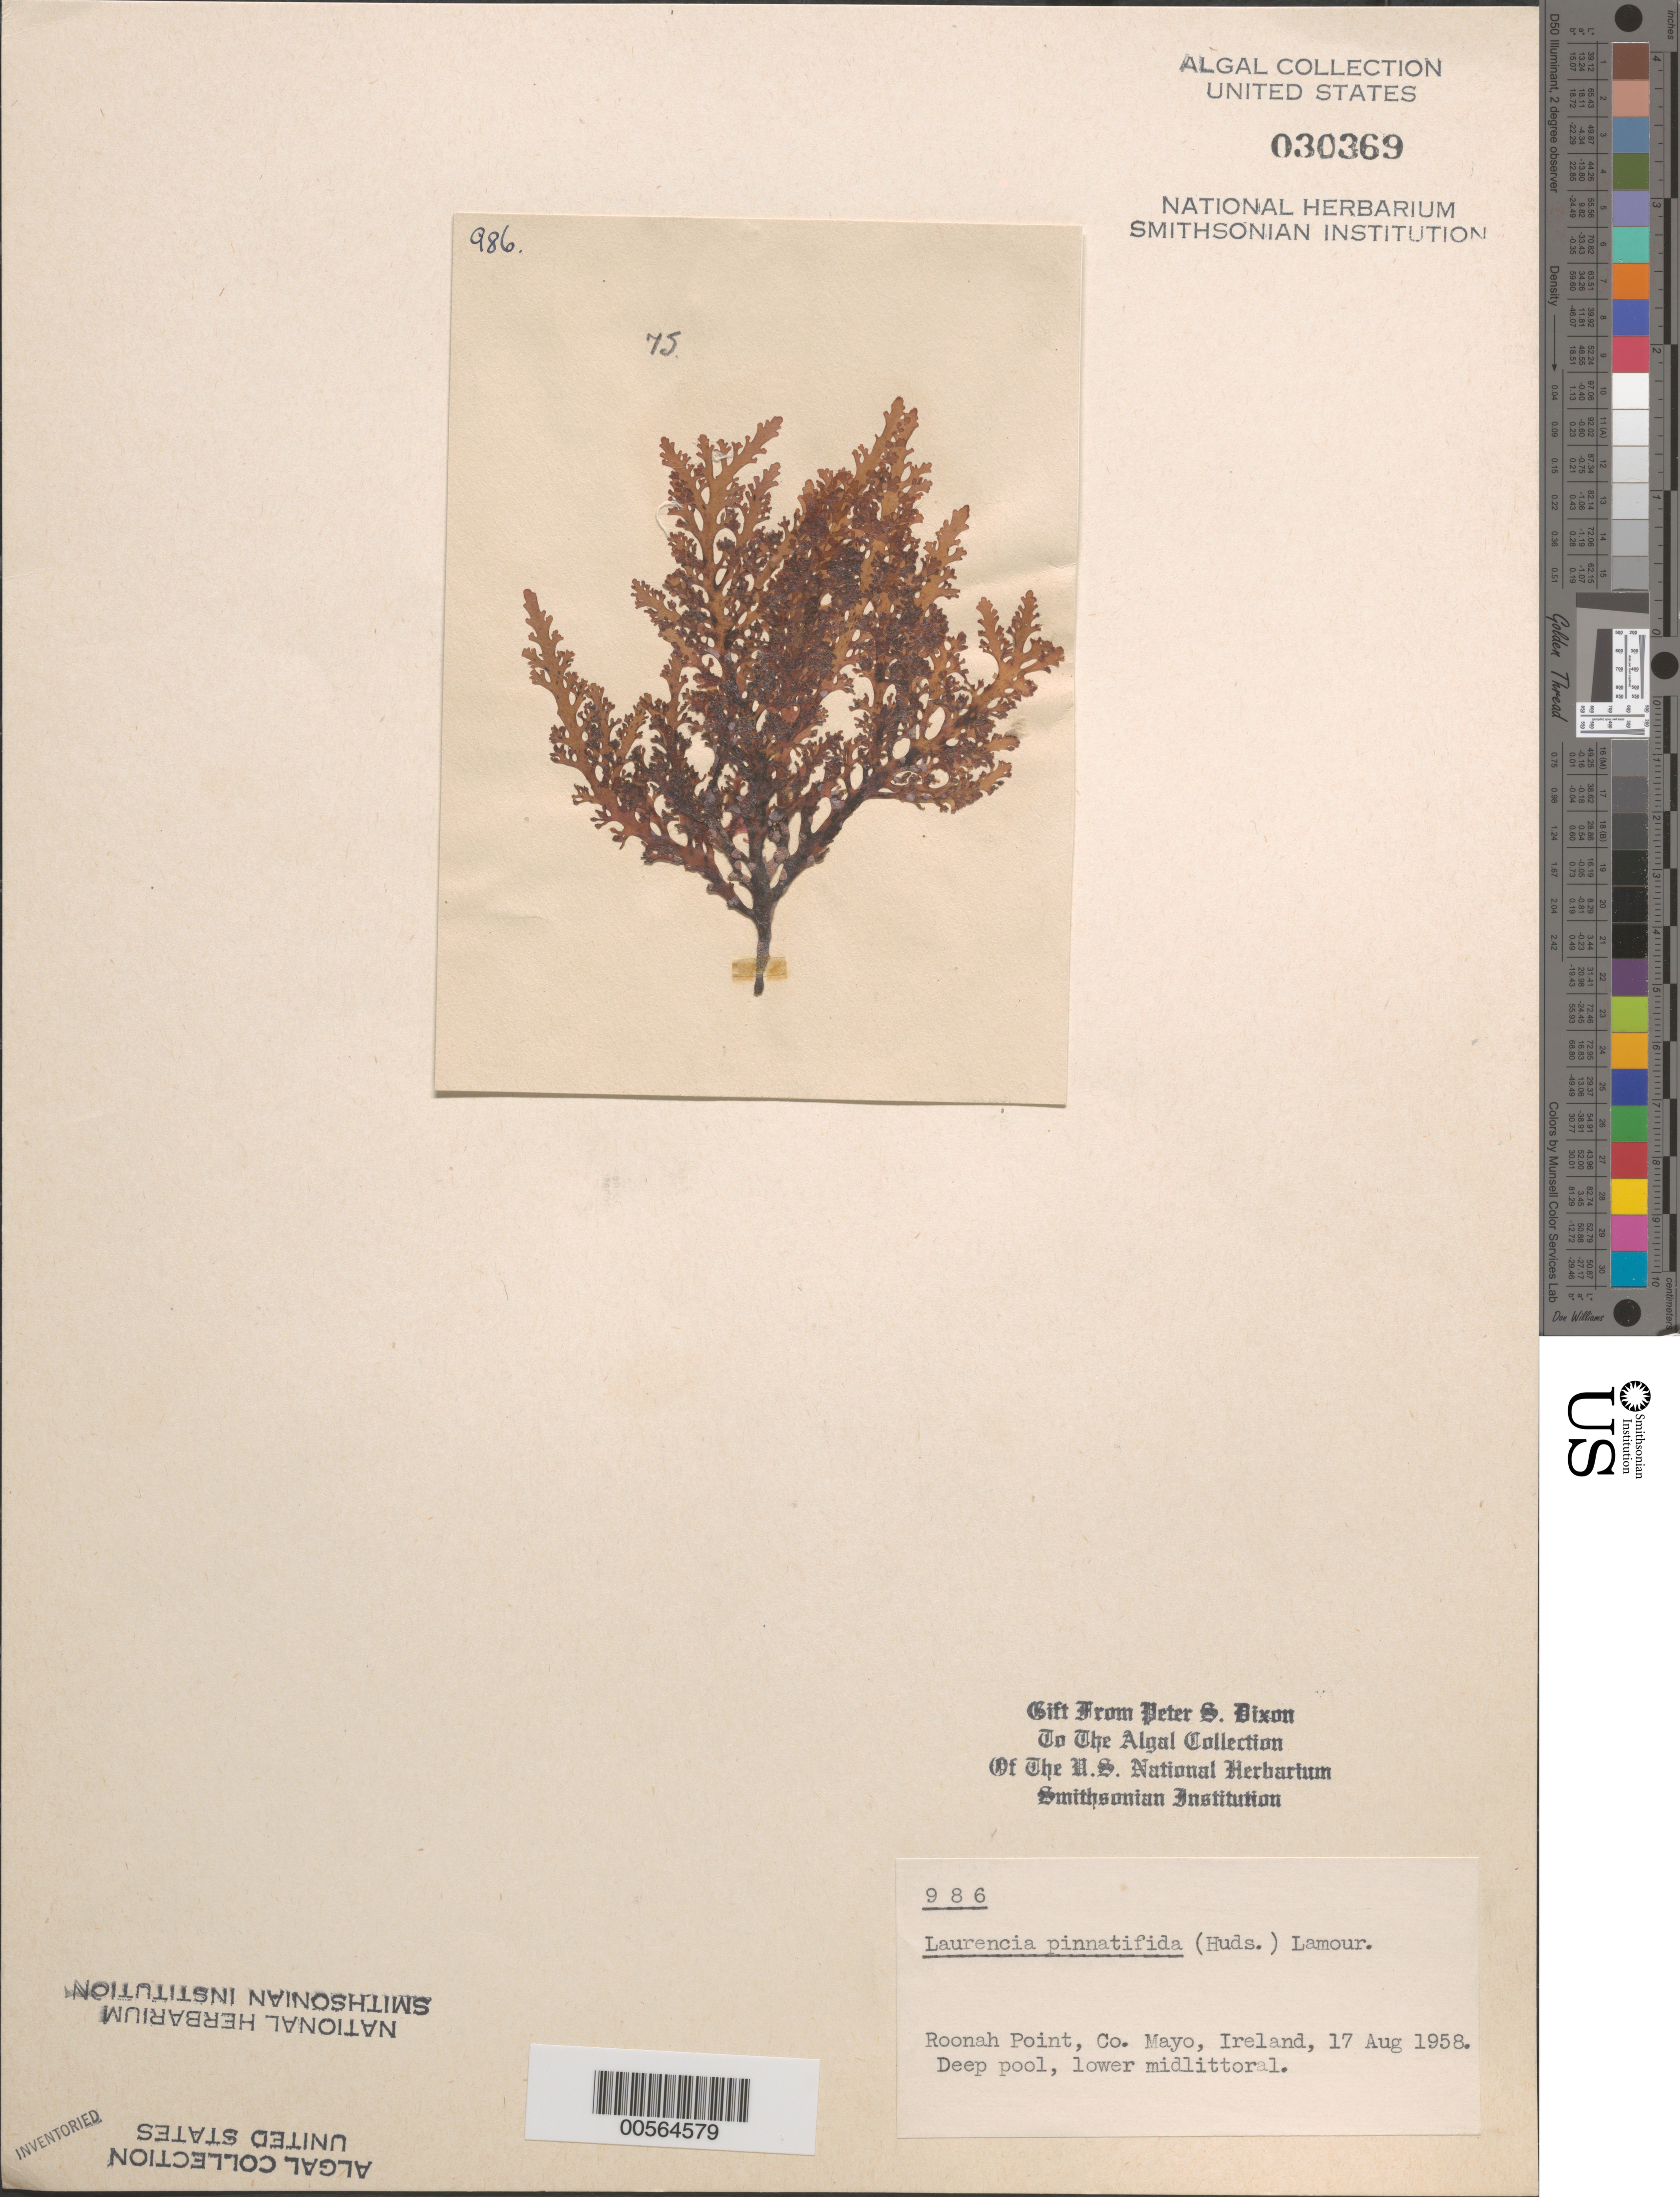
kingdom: Plantae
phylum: Rhodophyta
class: Florideophyceae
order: Ceramiales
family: Rhodomelaceae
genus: Osmundea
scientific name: Osmundea pinnatifida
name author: (Huds.) Stackh.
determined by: Algae name updating Project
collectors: P. S. Dixon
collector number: PSD 986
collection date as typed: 17 Aug 1958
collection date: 1958-08-17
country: Ireland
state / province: Connaught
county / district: Mayo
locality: Roonah Point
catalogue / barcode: US 30369